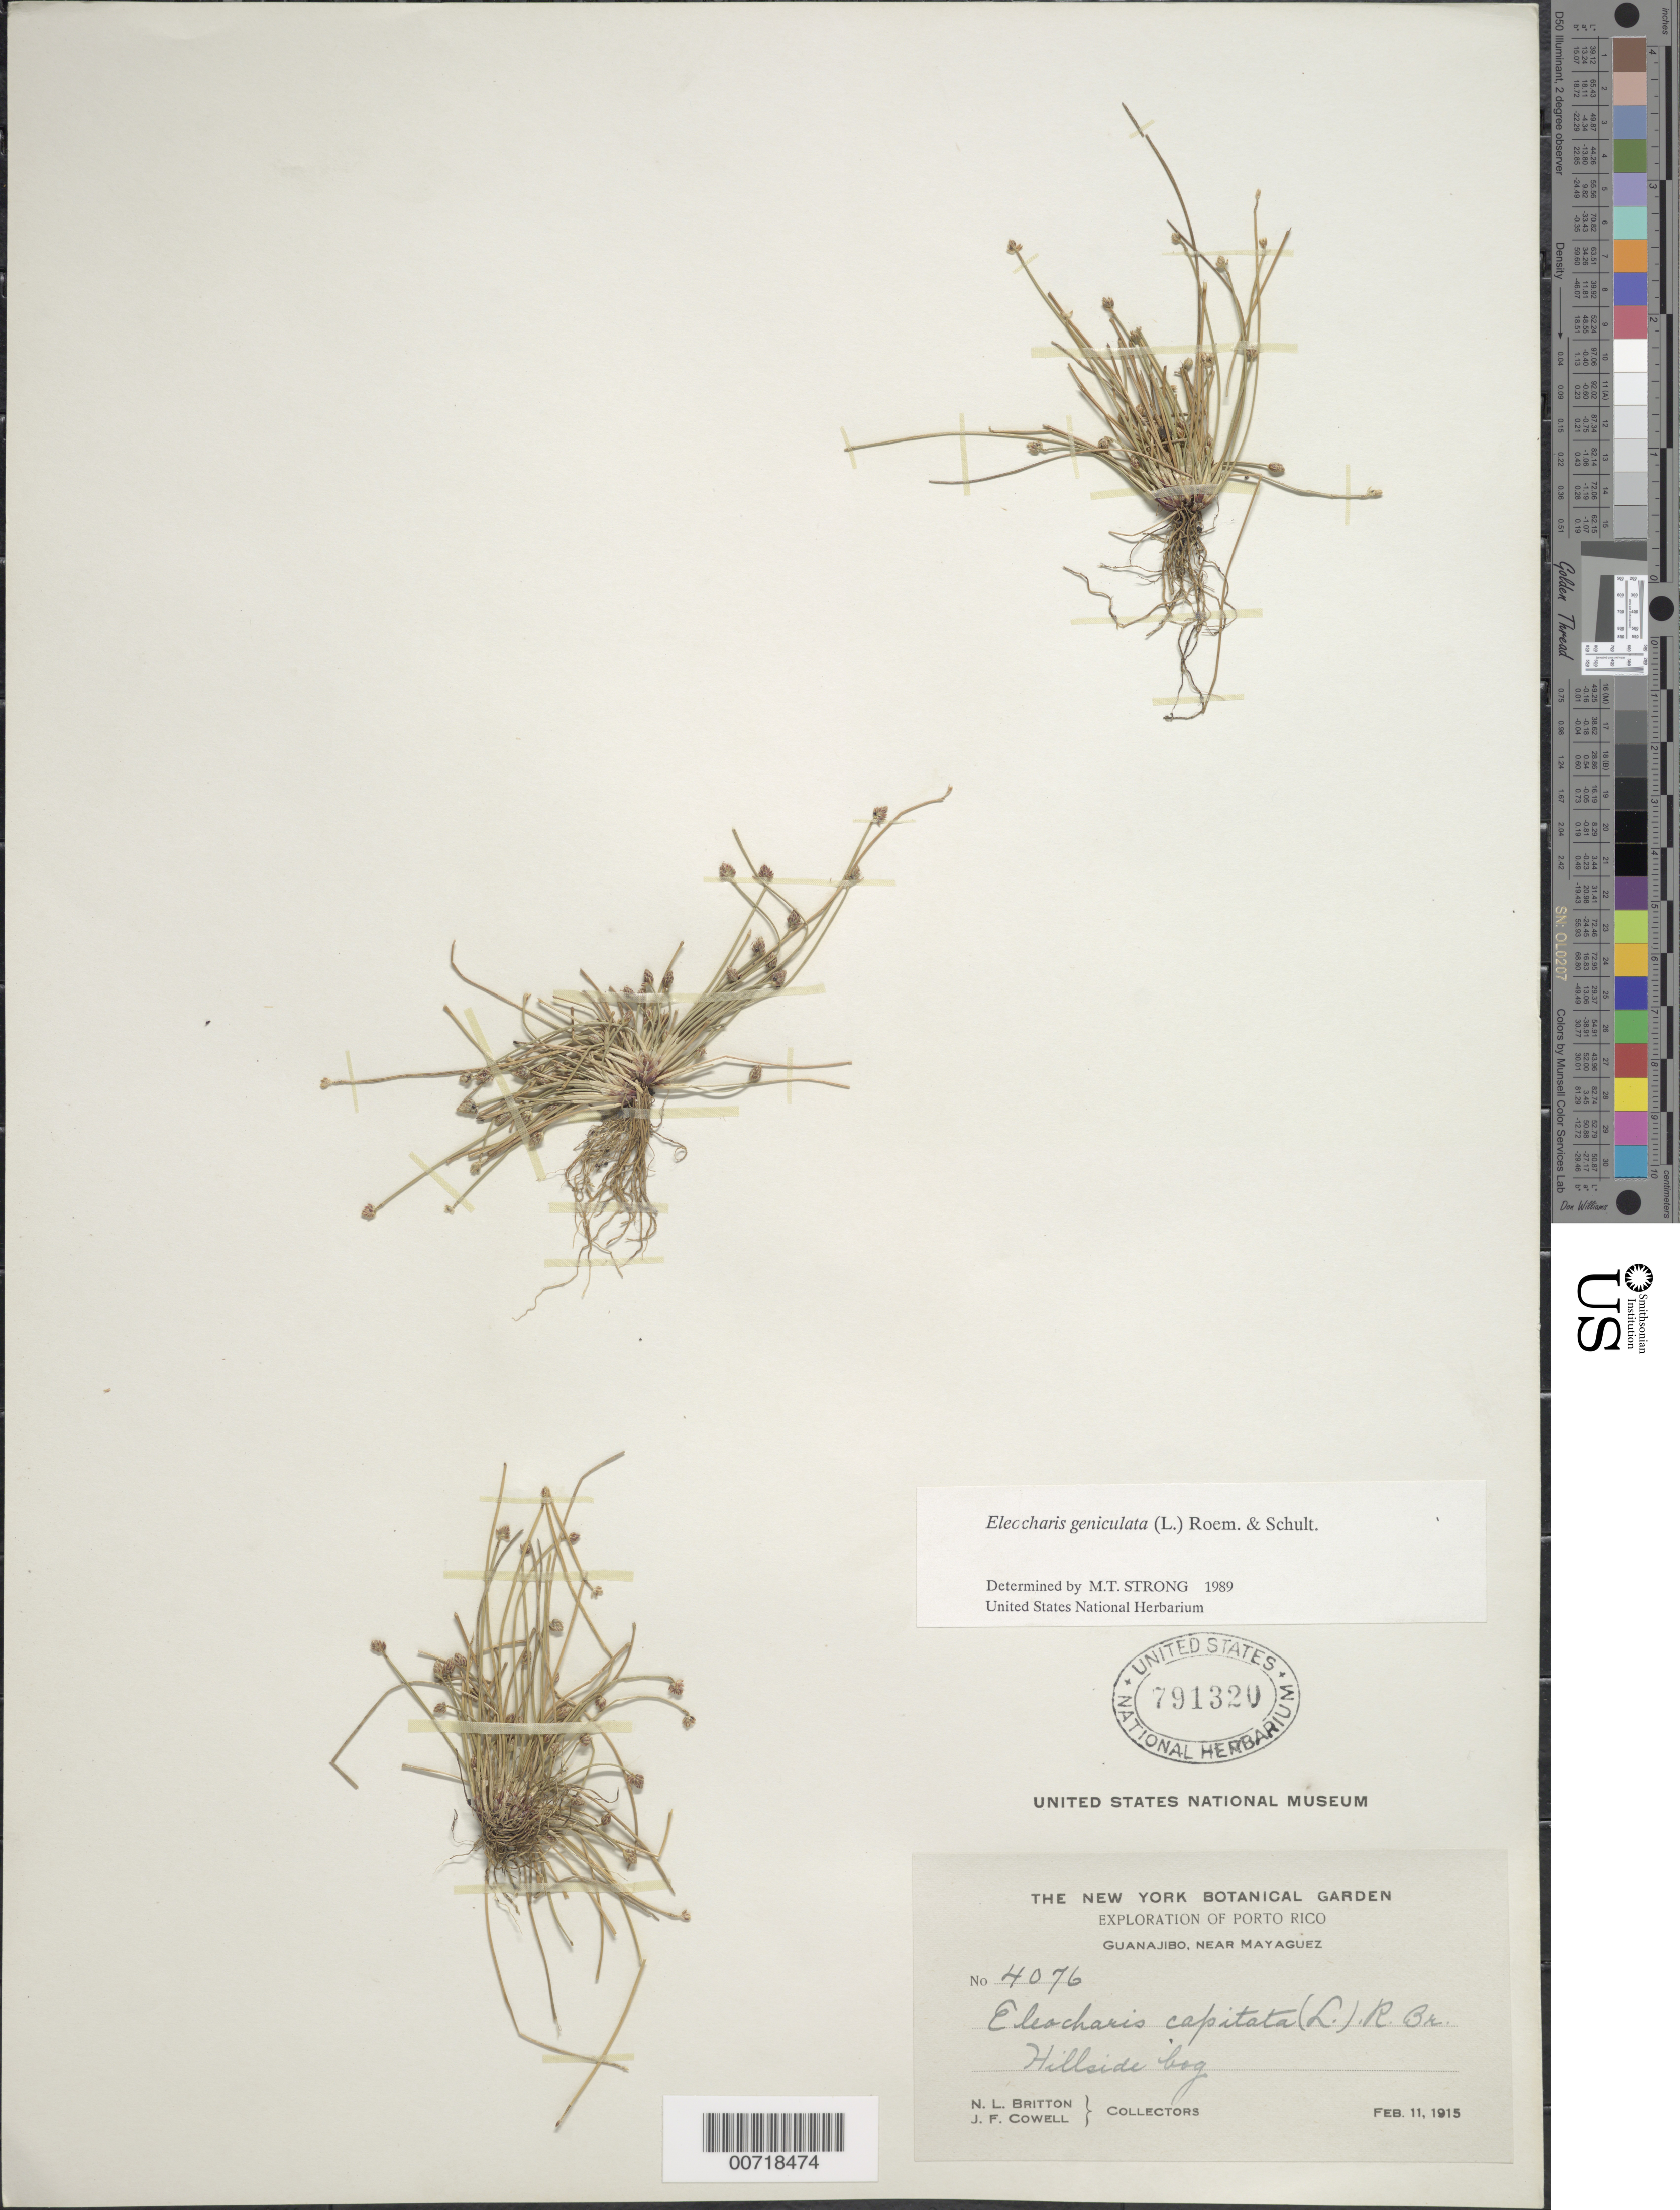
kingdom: Plantae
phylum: Tracheophyta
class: Liliopsida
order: Poales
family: Cyperaceae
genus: Eleocharis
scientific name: Eleocharis geniculata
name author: (L.) Roem. & Schult.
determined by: Strong, M. T., (US), Smithsonian Institution - National Museum of Natural History (UNITED STATES)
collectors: N. Britton & J. F. Cowell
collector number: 4076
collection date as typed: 11 Feb 1915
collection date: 1915-02-11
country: Puerto Rico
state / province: Mayagüez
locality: Guanajibo, near Mayagüez.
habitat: Hillside bog.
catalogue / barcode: US 791320